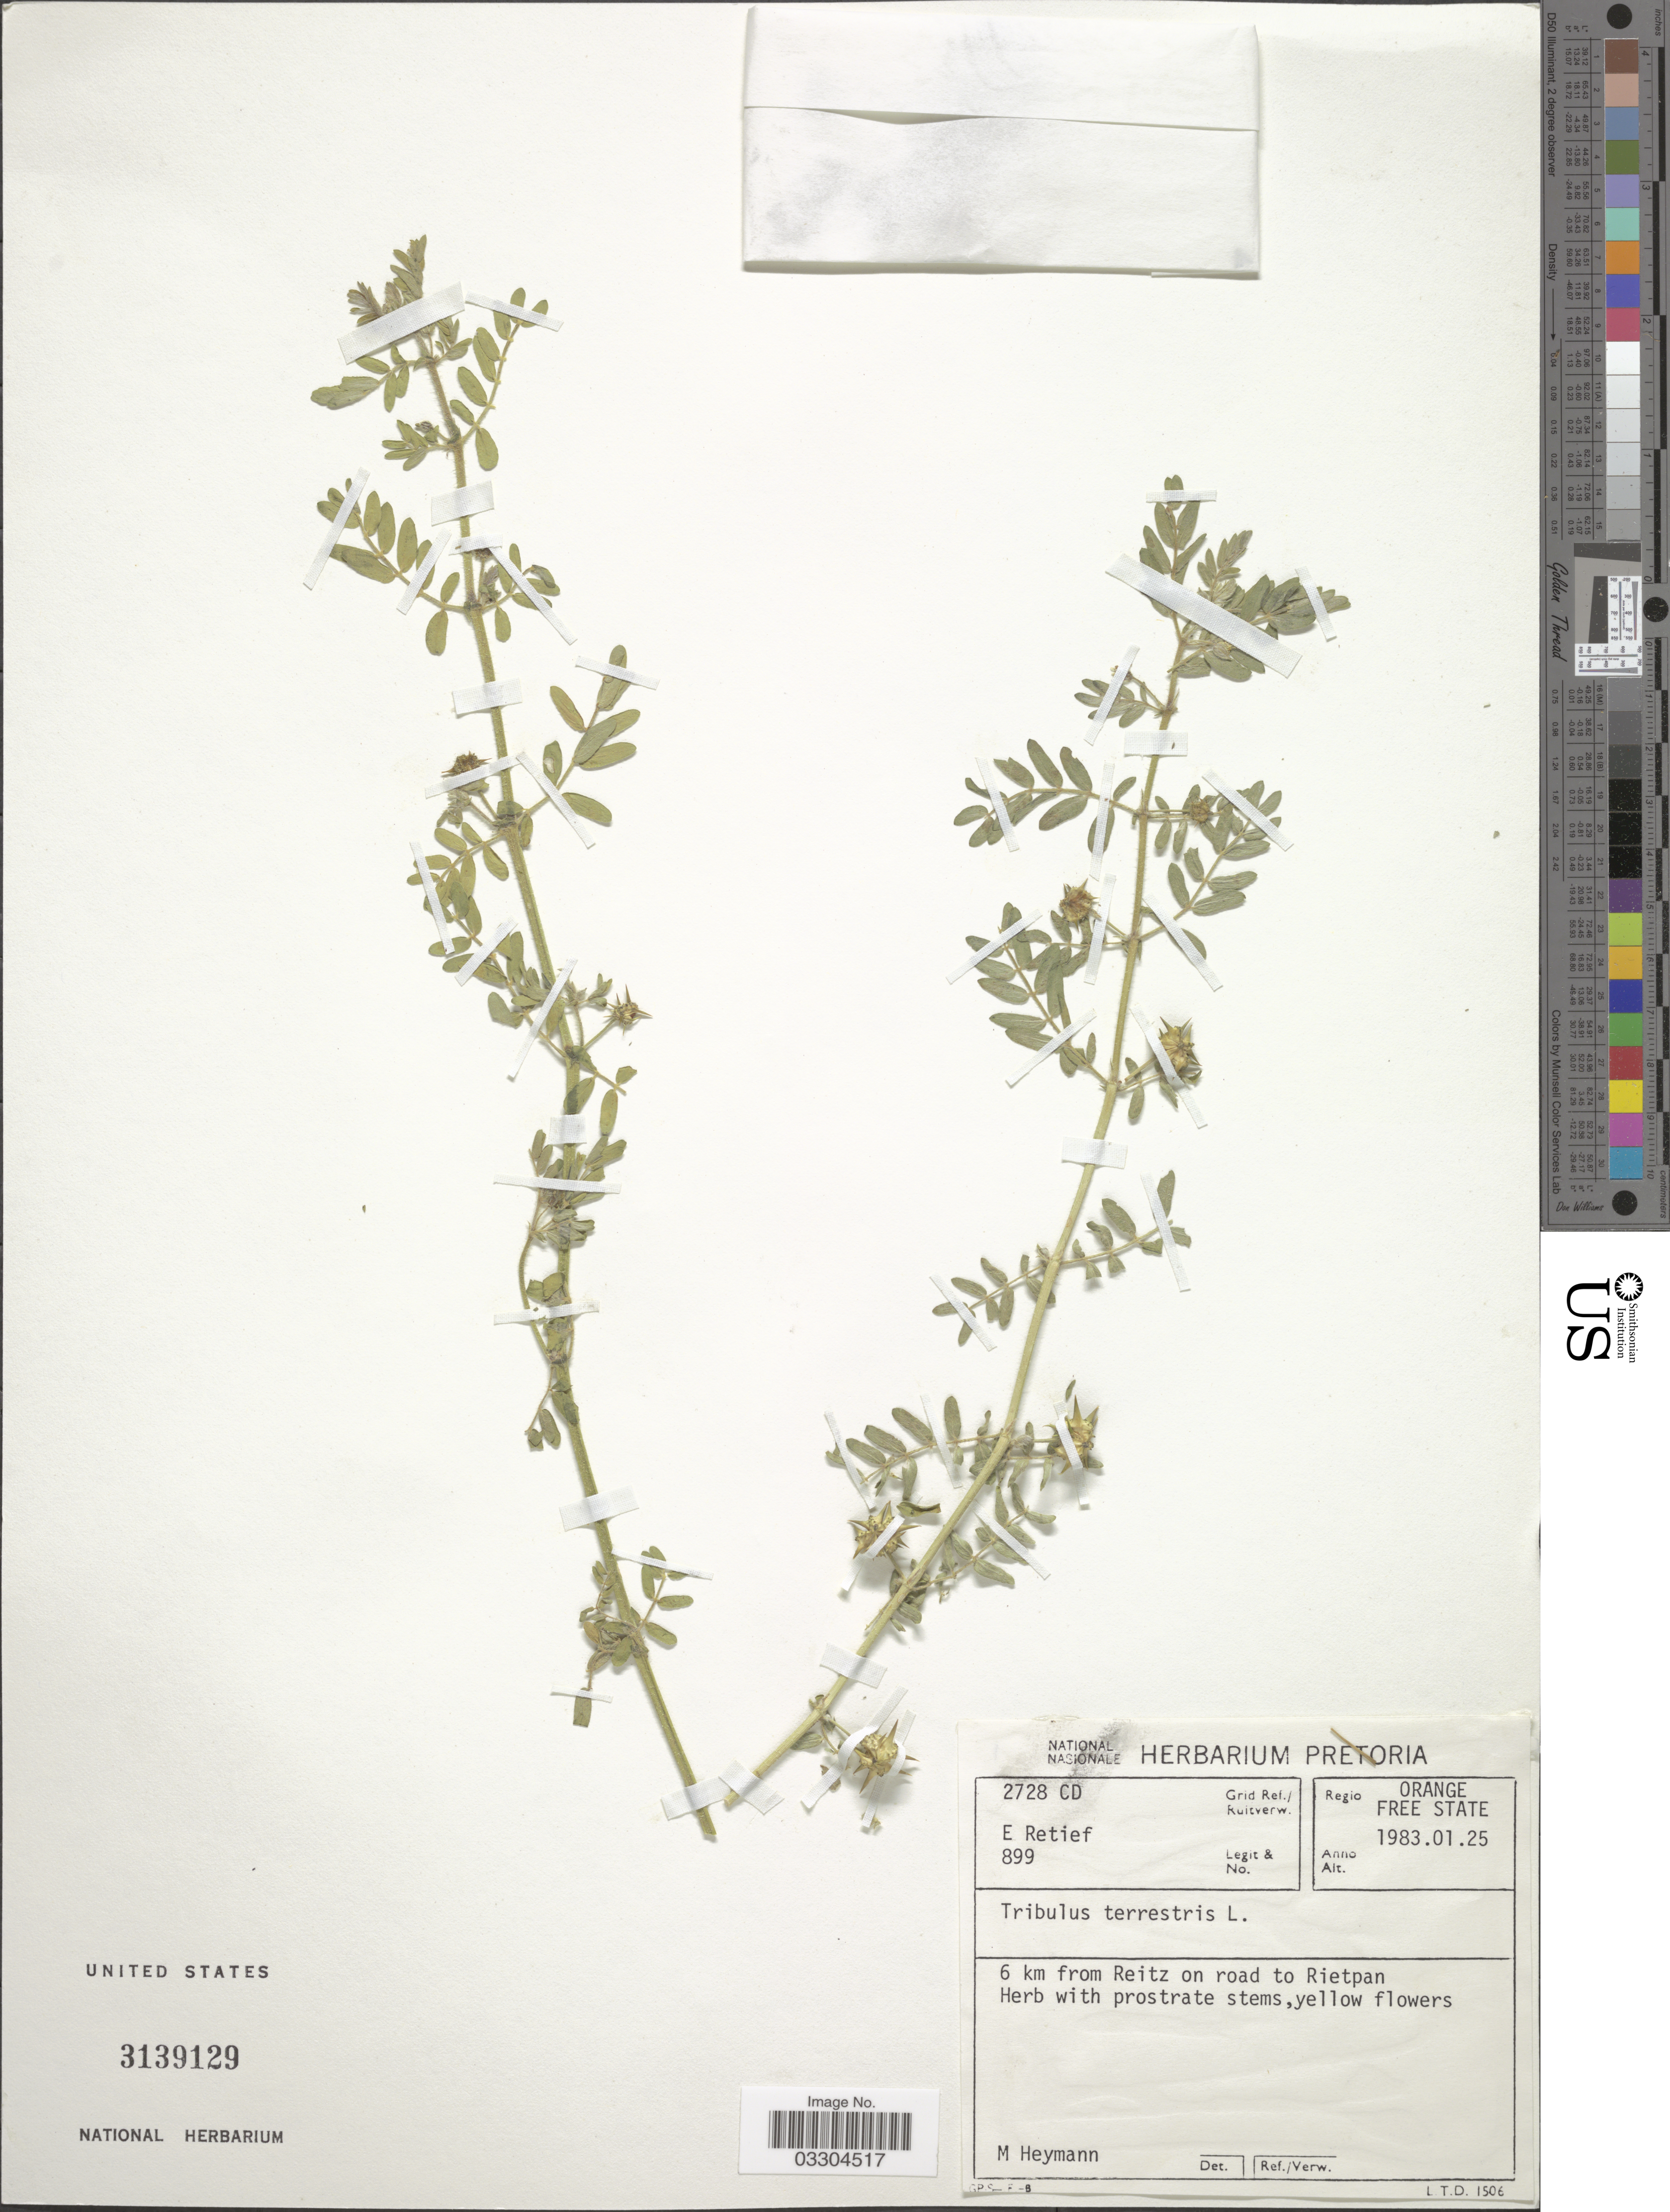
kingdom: Plantae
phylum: Tracheophyta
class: Magnoliopsida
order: Zygophyllales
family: Zygophyllaceae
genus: Tribulus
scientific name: Tribulus terrestris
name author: L.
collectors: E. Retief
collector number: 899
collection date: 1983-01-25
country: South Africa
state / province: Free State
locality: Regio Orange Free State. Grid Ref./ Ruitverw. 2728 CD. 6 km from Reitz on road to Rietpan.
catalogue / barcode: US 3139129